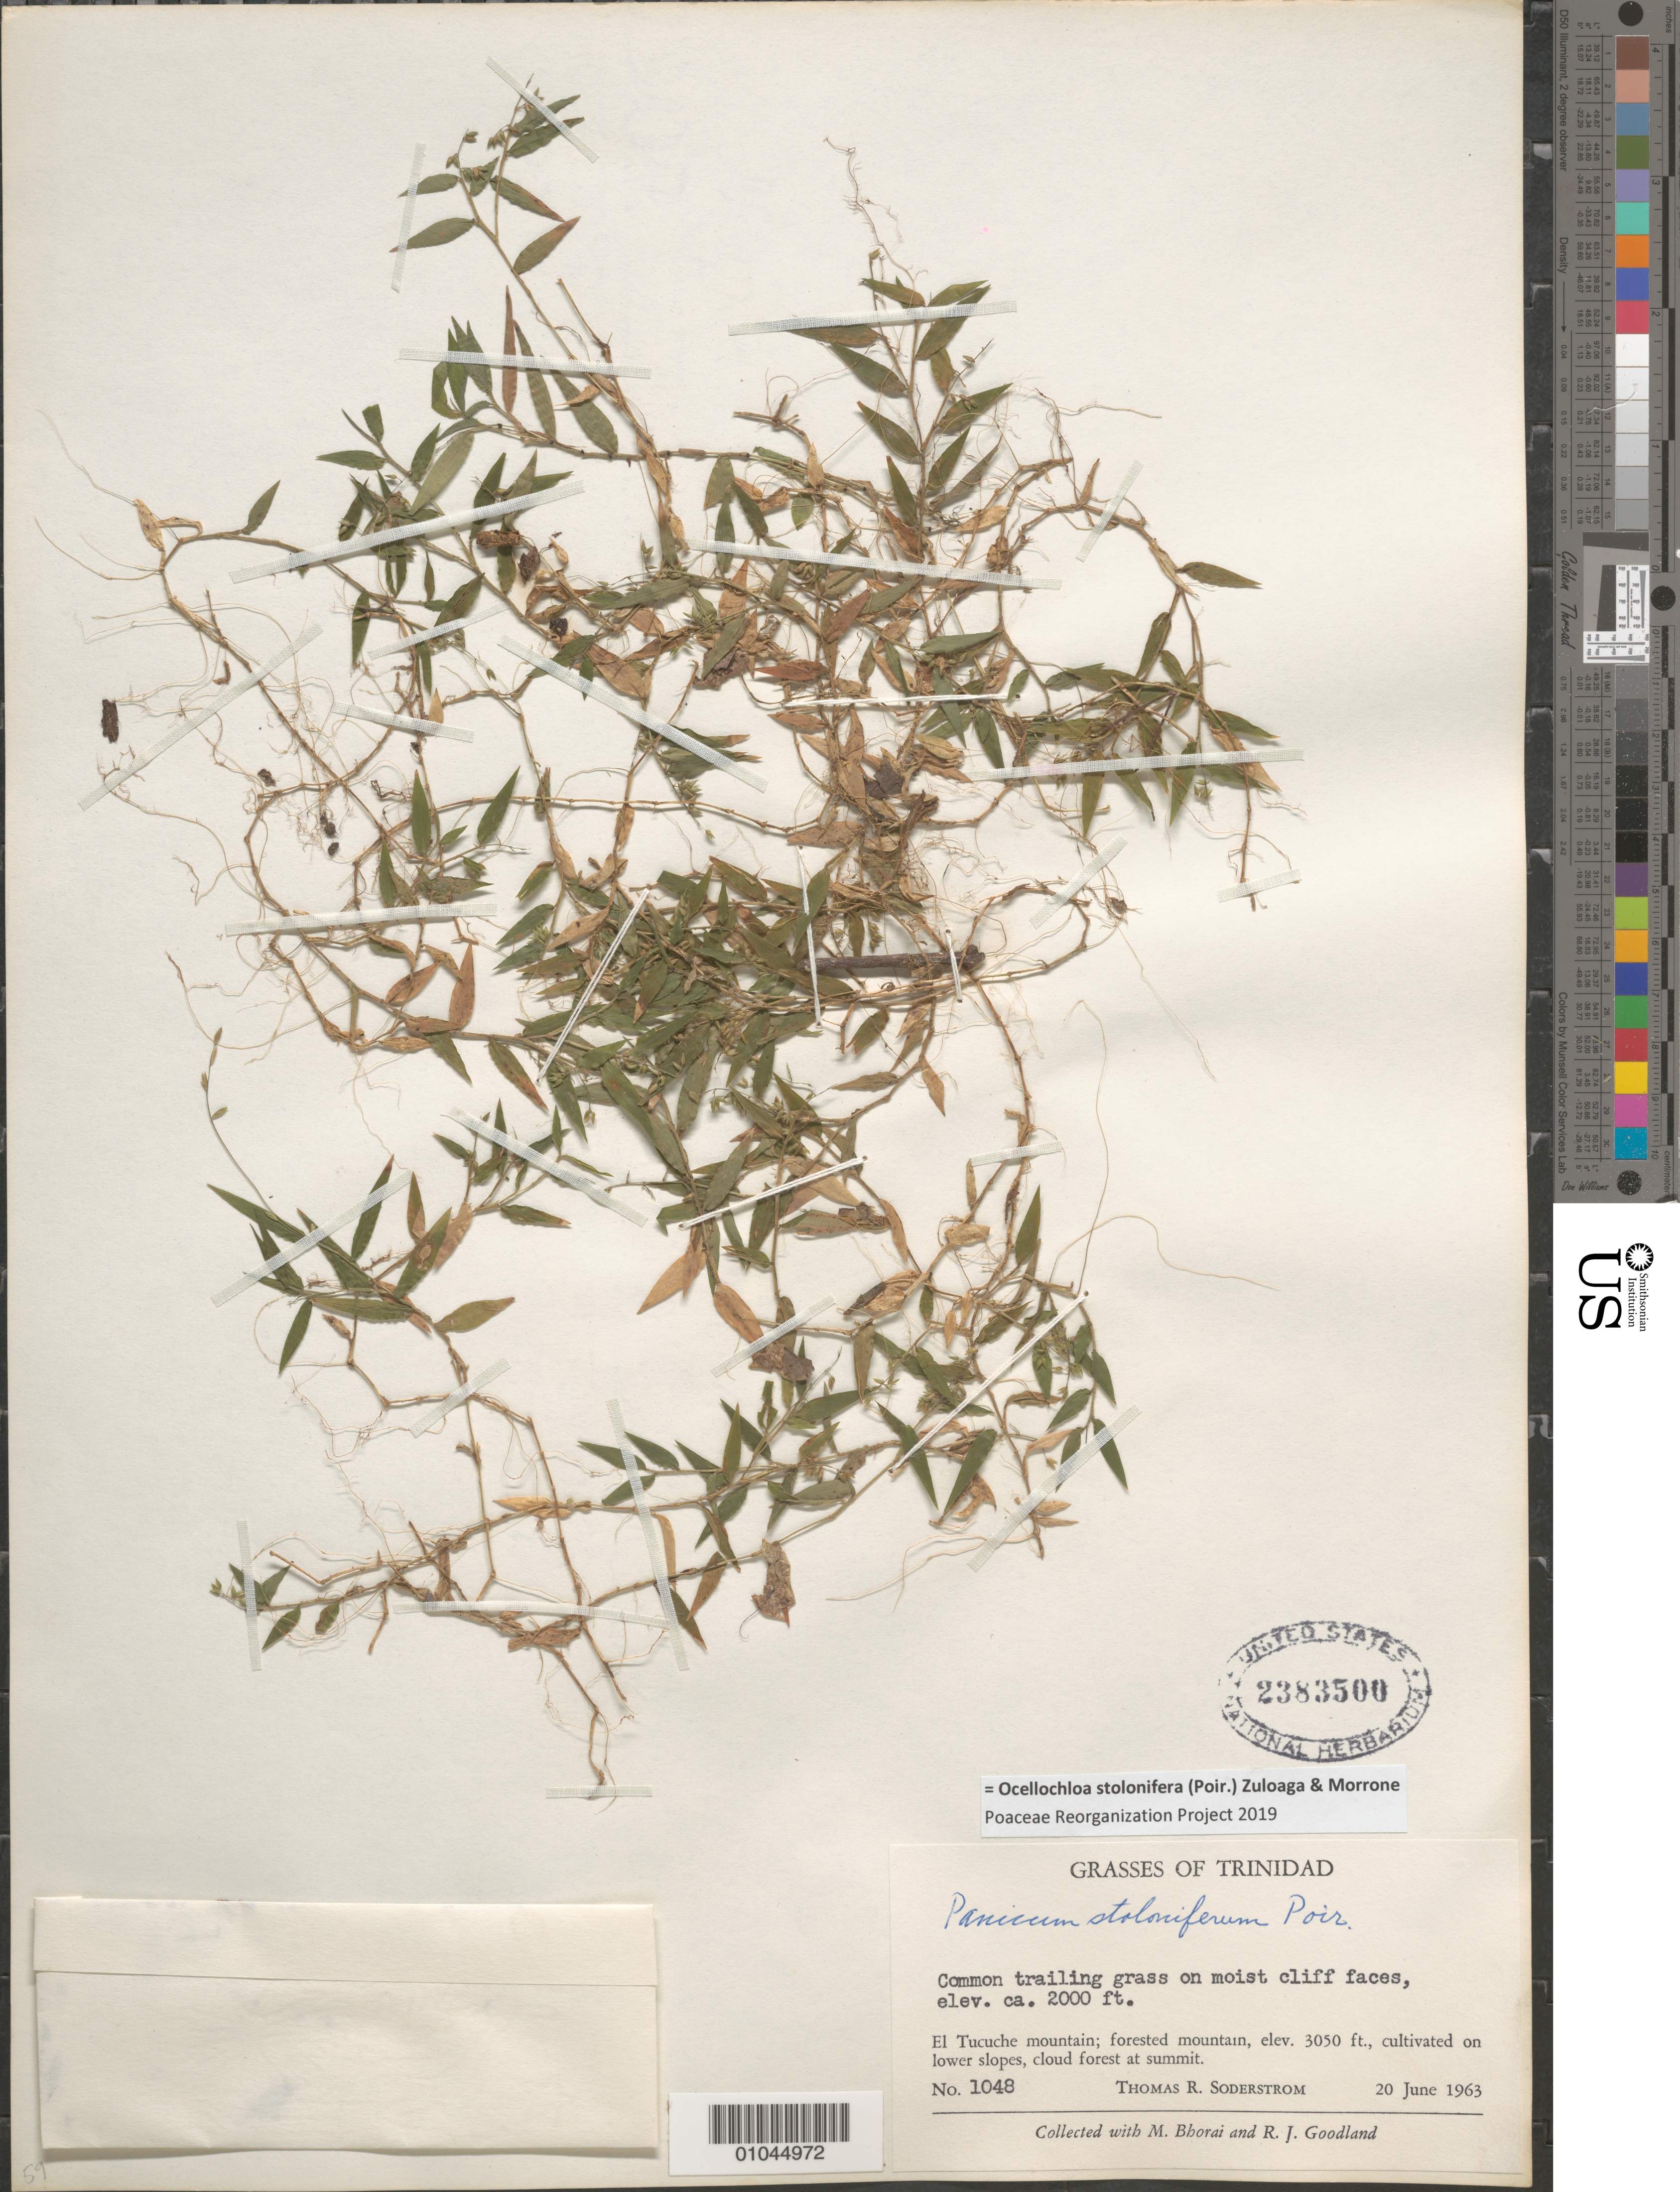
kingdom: Plantae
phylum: Tracheophyta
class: Liliopsida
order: Poales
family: Poaceae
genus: Panicum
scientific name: Panicum stoloniferum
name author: Poir.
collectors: T. R. Soderstrom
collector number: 1048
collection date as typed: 20 Jun 1963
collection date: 1963-06-20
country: Trinidad and Tobago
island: Trinidad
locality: El Tucuche mountain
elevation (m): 930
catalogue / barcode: US 2383500